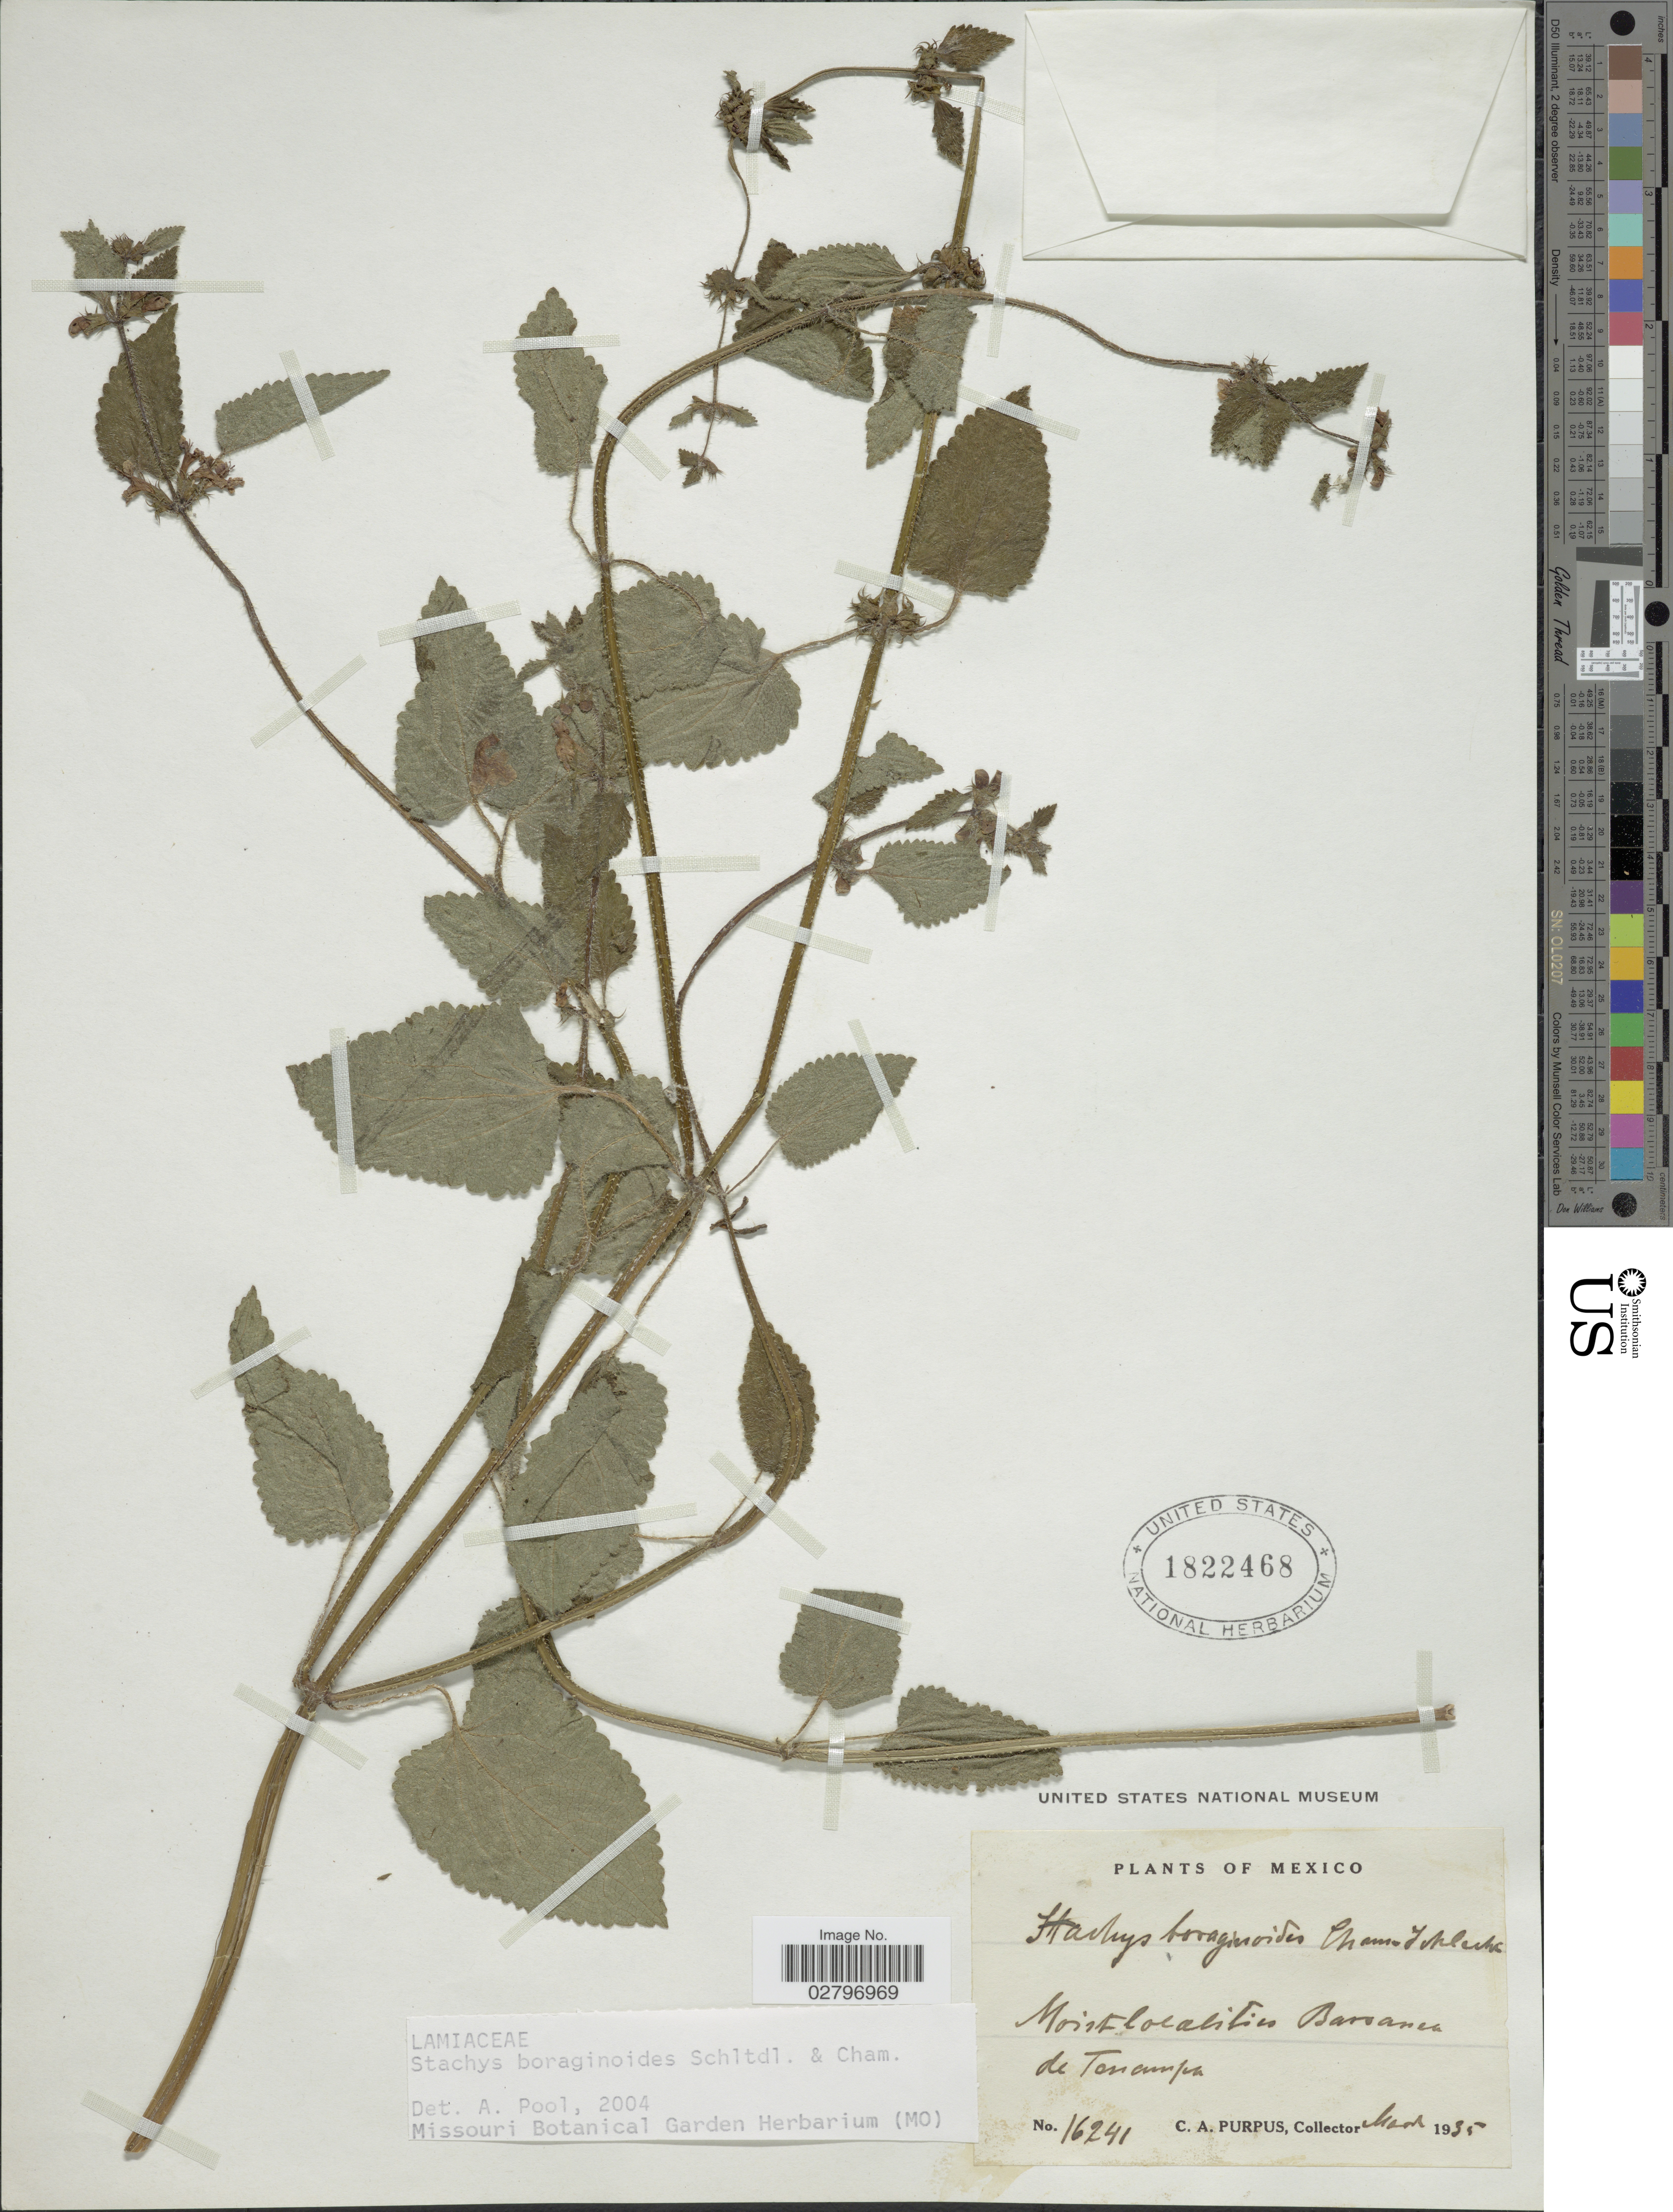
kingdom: Plantae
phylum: Tracheophyta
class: Magnoliopsida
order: Lamiales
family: Lamiaceae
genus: Stachys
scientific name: Stachys boraginoides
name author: Schltdl. & Cham.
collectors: C. A. Purpus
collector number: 16241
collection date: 1935-03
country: Mexico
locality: Barranca de Tenampa.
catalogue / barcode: US 1822468